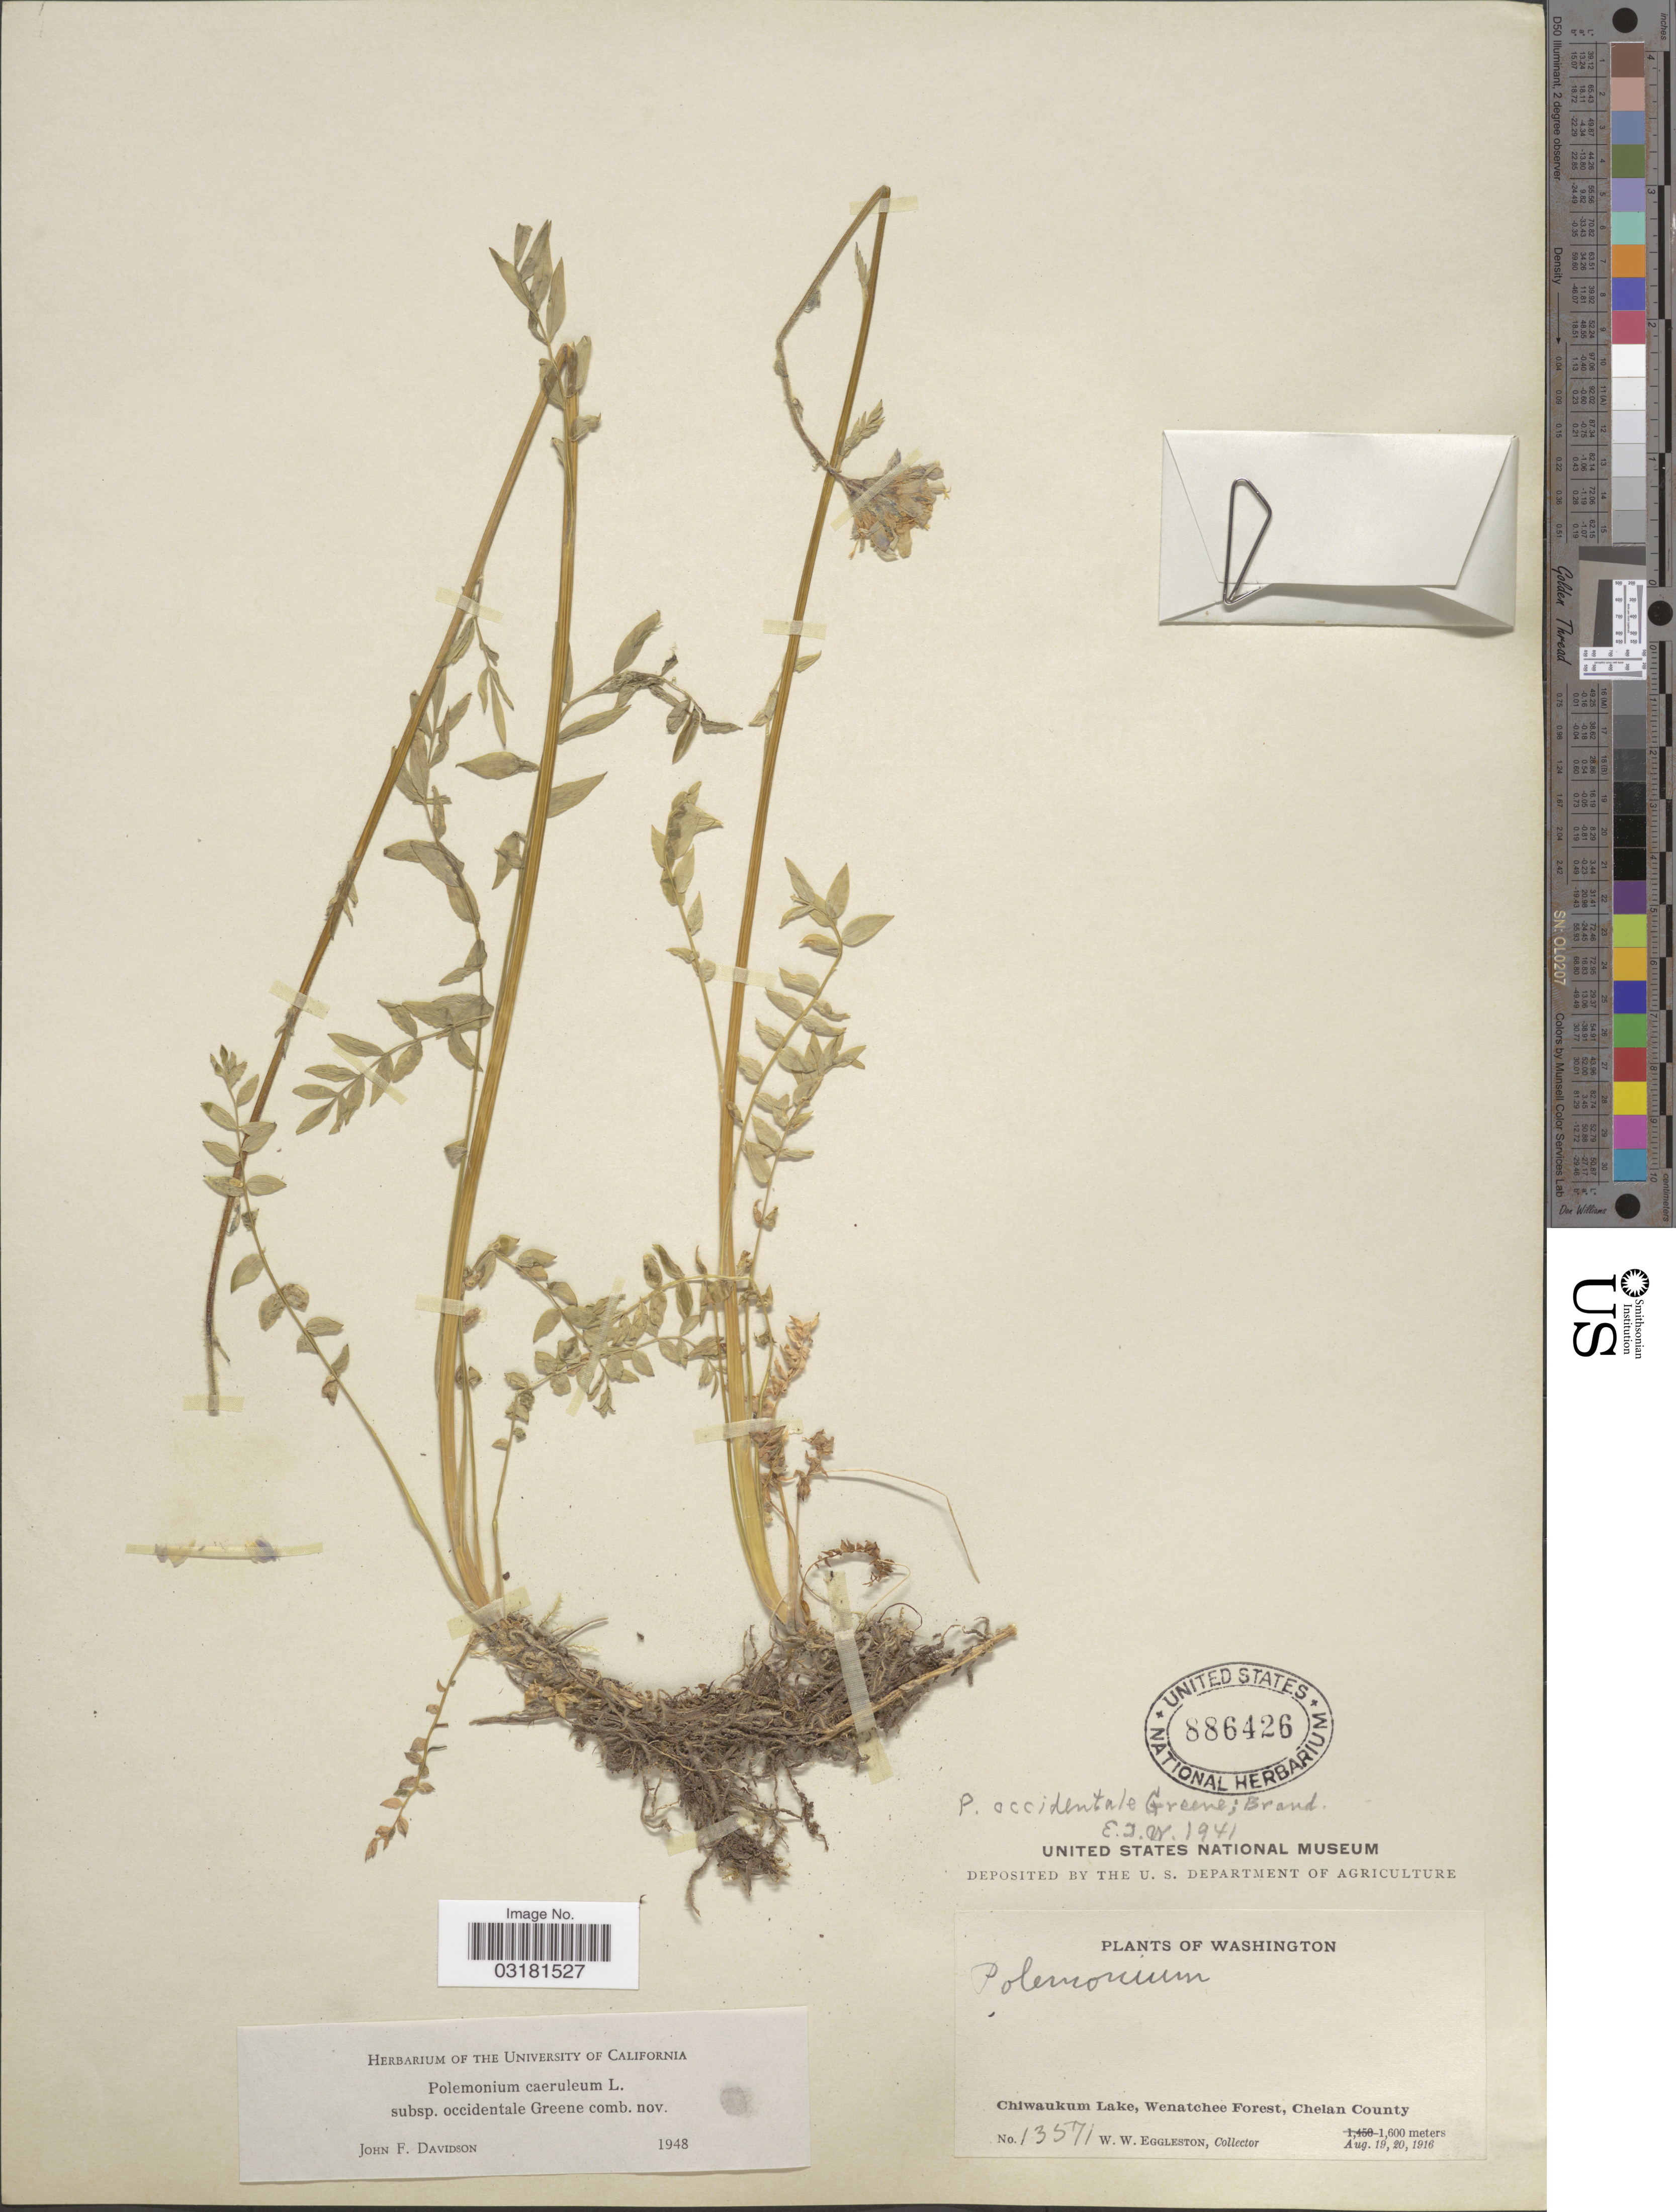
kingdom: Plantae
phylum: Tracheophyta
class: Magnoliopsida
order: Ericales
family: Polemoniaceae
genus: Polemonium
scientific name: Polemonium occidentale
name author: Greene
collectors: W. W. Eggleston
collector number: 13571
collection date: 1916-08-19/1916-08-20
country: United States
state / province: Washington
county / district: Chelan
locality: Chiwaukum Lake, Wenatchee Forest, Chelan County.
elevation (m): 1600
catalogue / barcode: US 886426